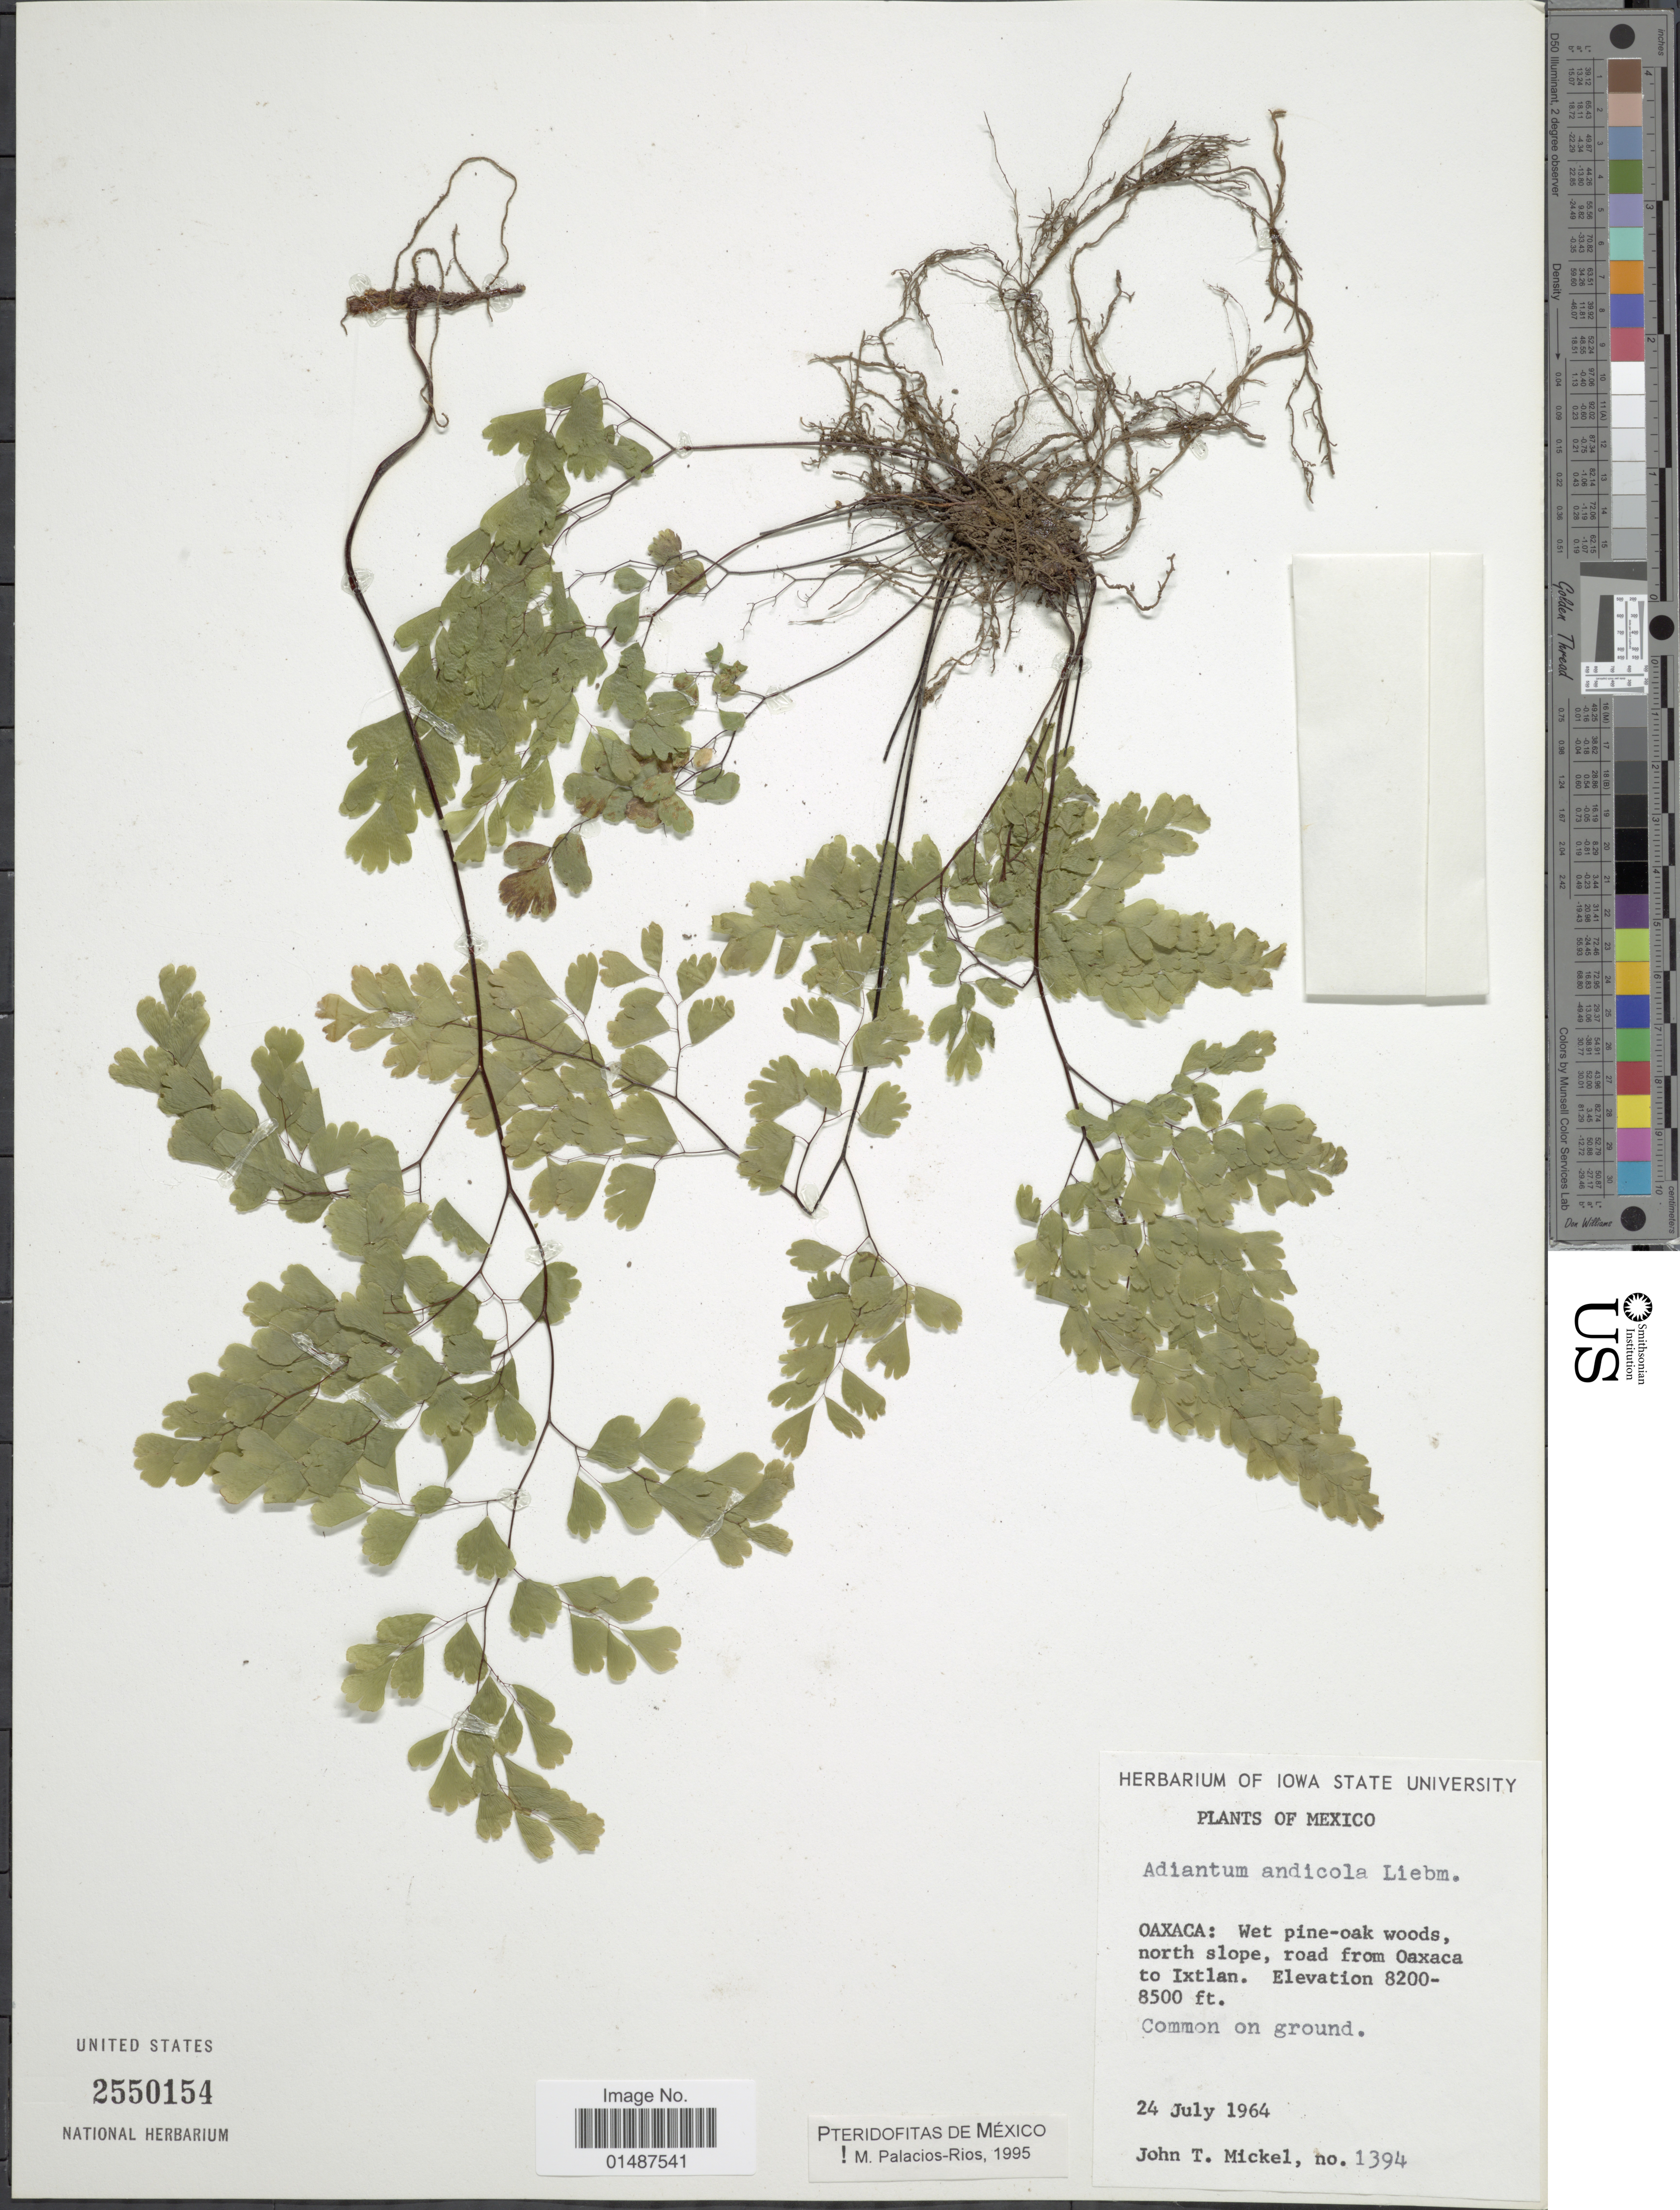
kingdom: Plantae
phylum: Tracheophyta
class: Polypodiopsida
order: Polypodiales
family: Pteridaceae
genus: Adiantum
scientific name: Adiantum andicola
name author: Liebm.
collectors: J. T. Mickel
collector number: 1394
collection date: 1964-07-24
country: Mexico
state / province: Oaxaca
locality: Wet pine-oak woods, north slope, road from Oaxaca to Ixtlan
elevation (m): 2499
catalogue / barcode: US 2550154